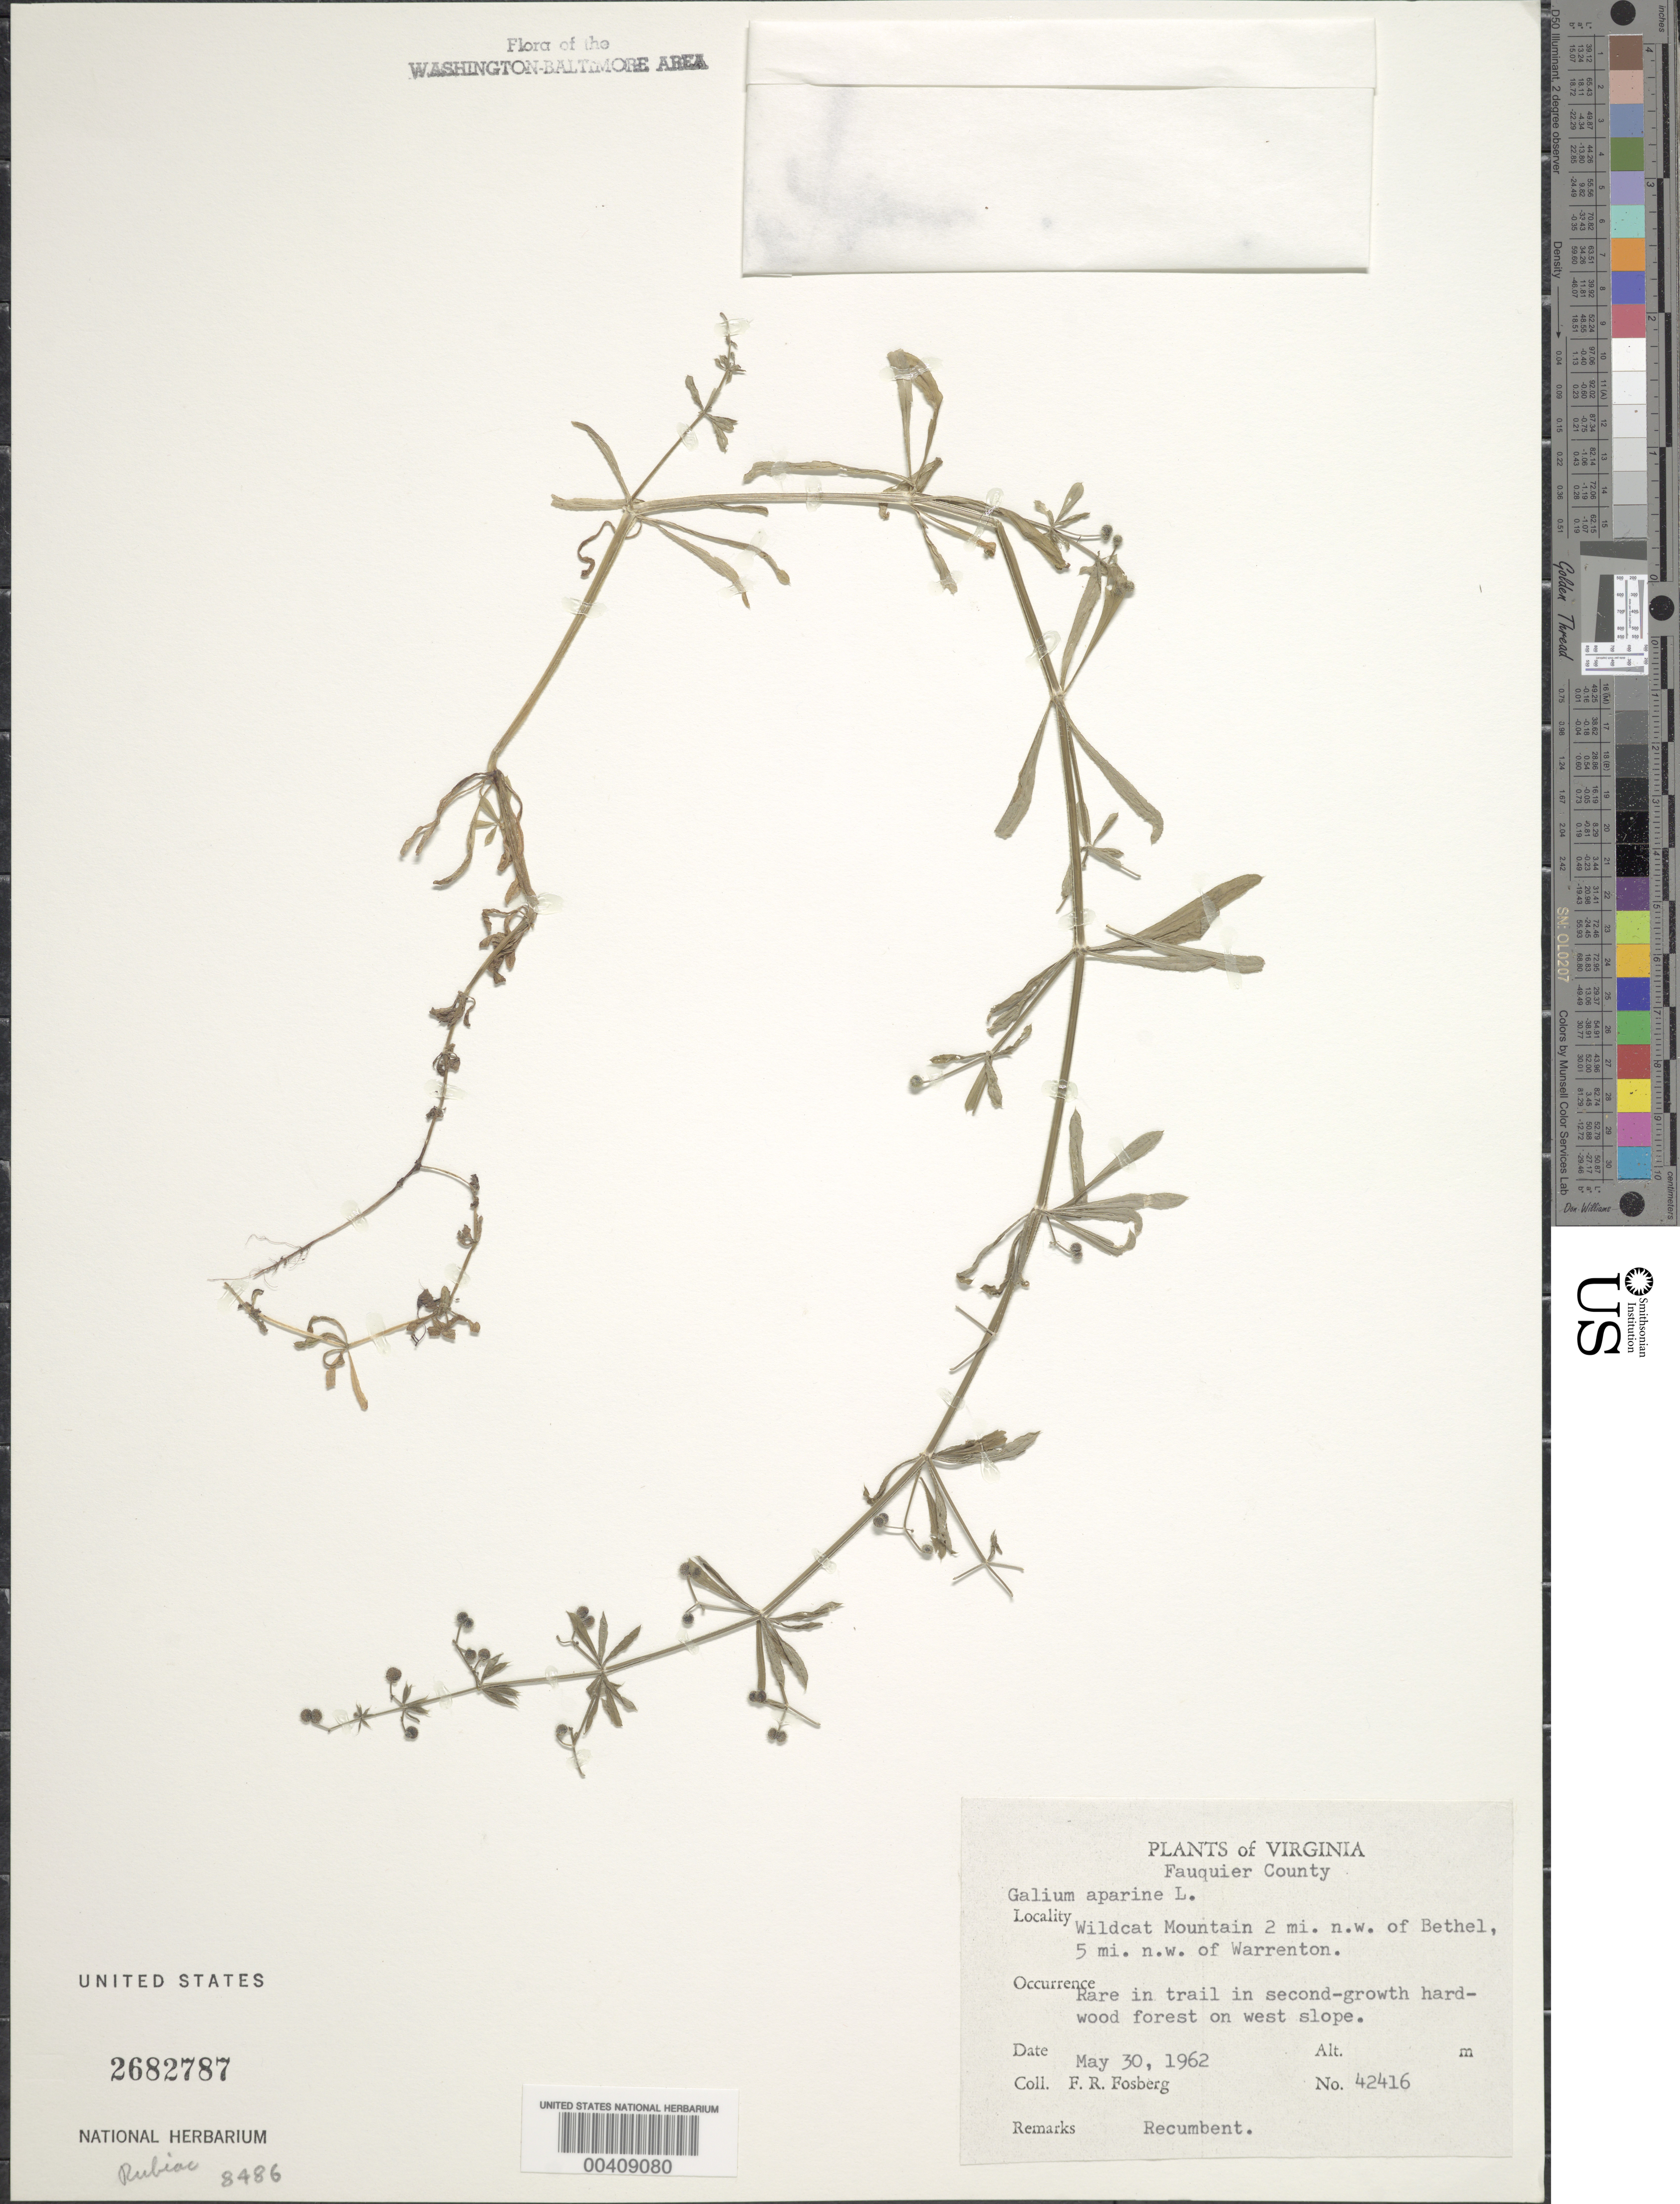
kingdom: Plantae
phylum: Tracheophyta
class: Magnoliopsida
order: Gentianales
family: Rubiaceae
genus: Galium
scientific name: Galium aparine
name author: L.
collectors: F. R. Fosberg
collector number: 42416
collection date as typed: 30 May 1962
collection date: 1962-05-30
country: United States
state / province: Virginia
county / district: Fauquier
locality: Wildcat Mt.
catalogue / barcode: US 2682787